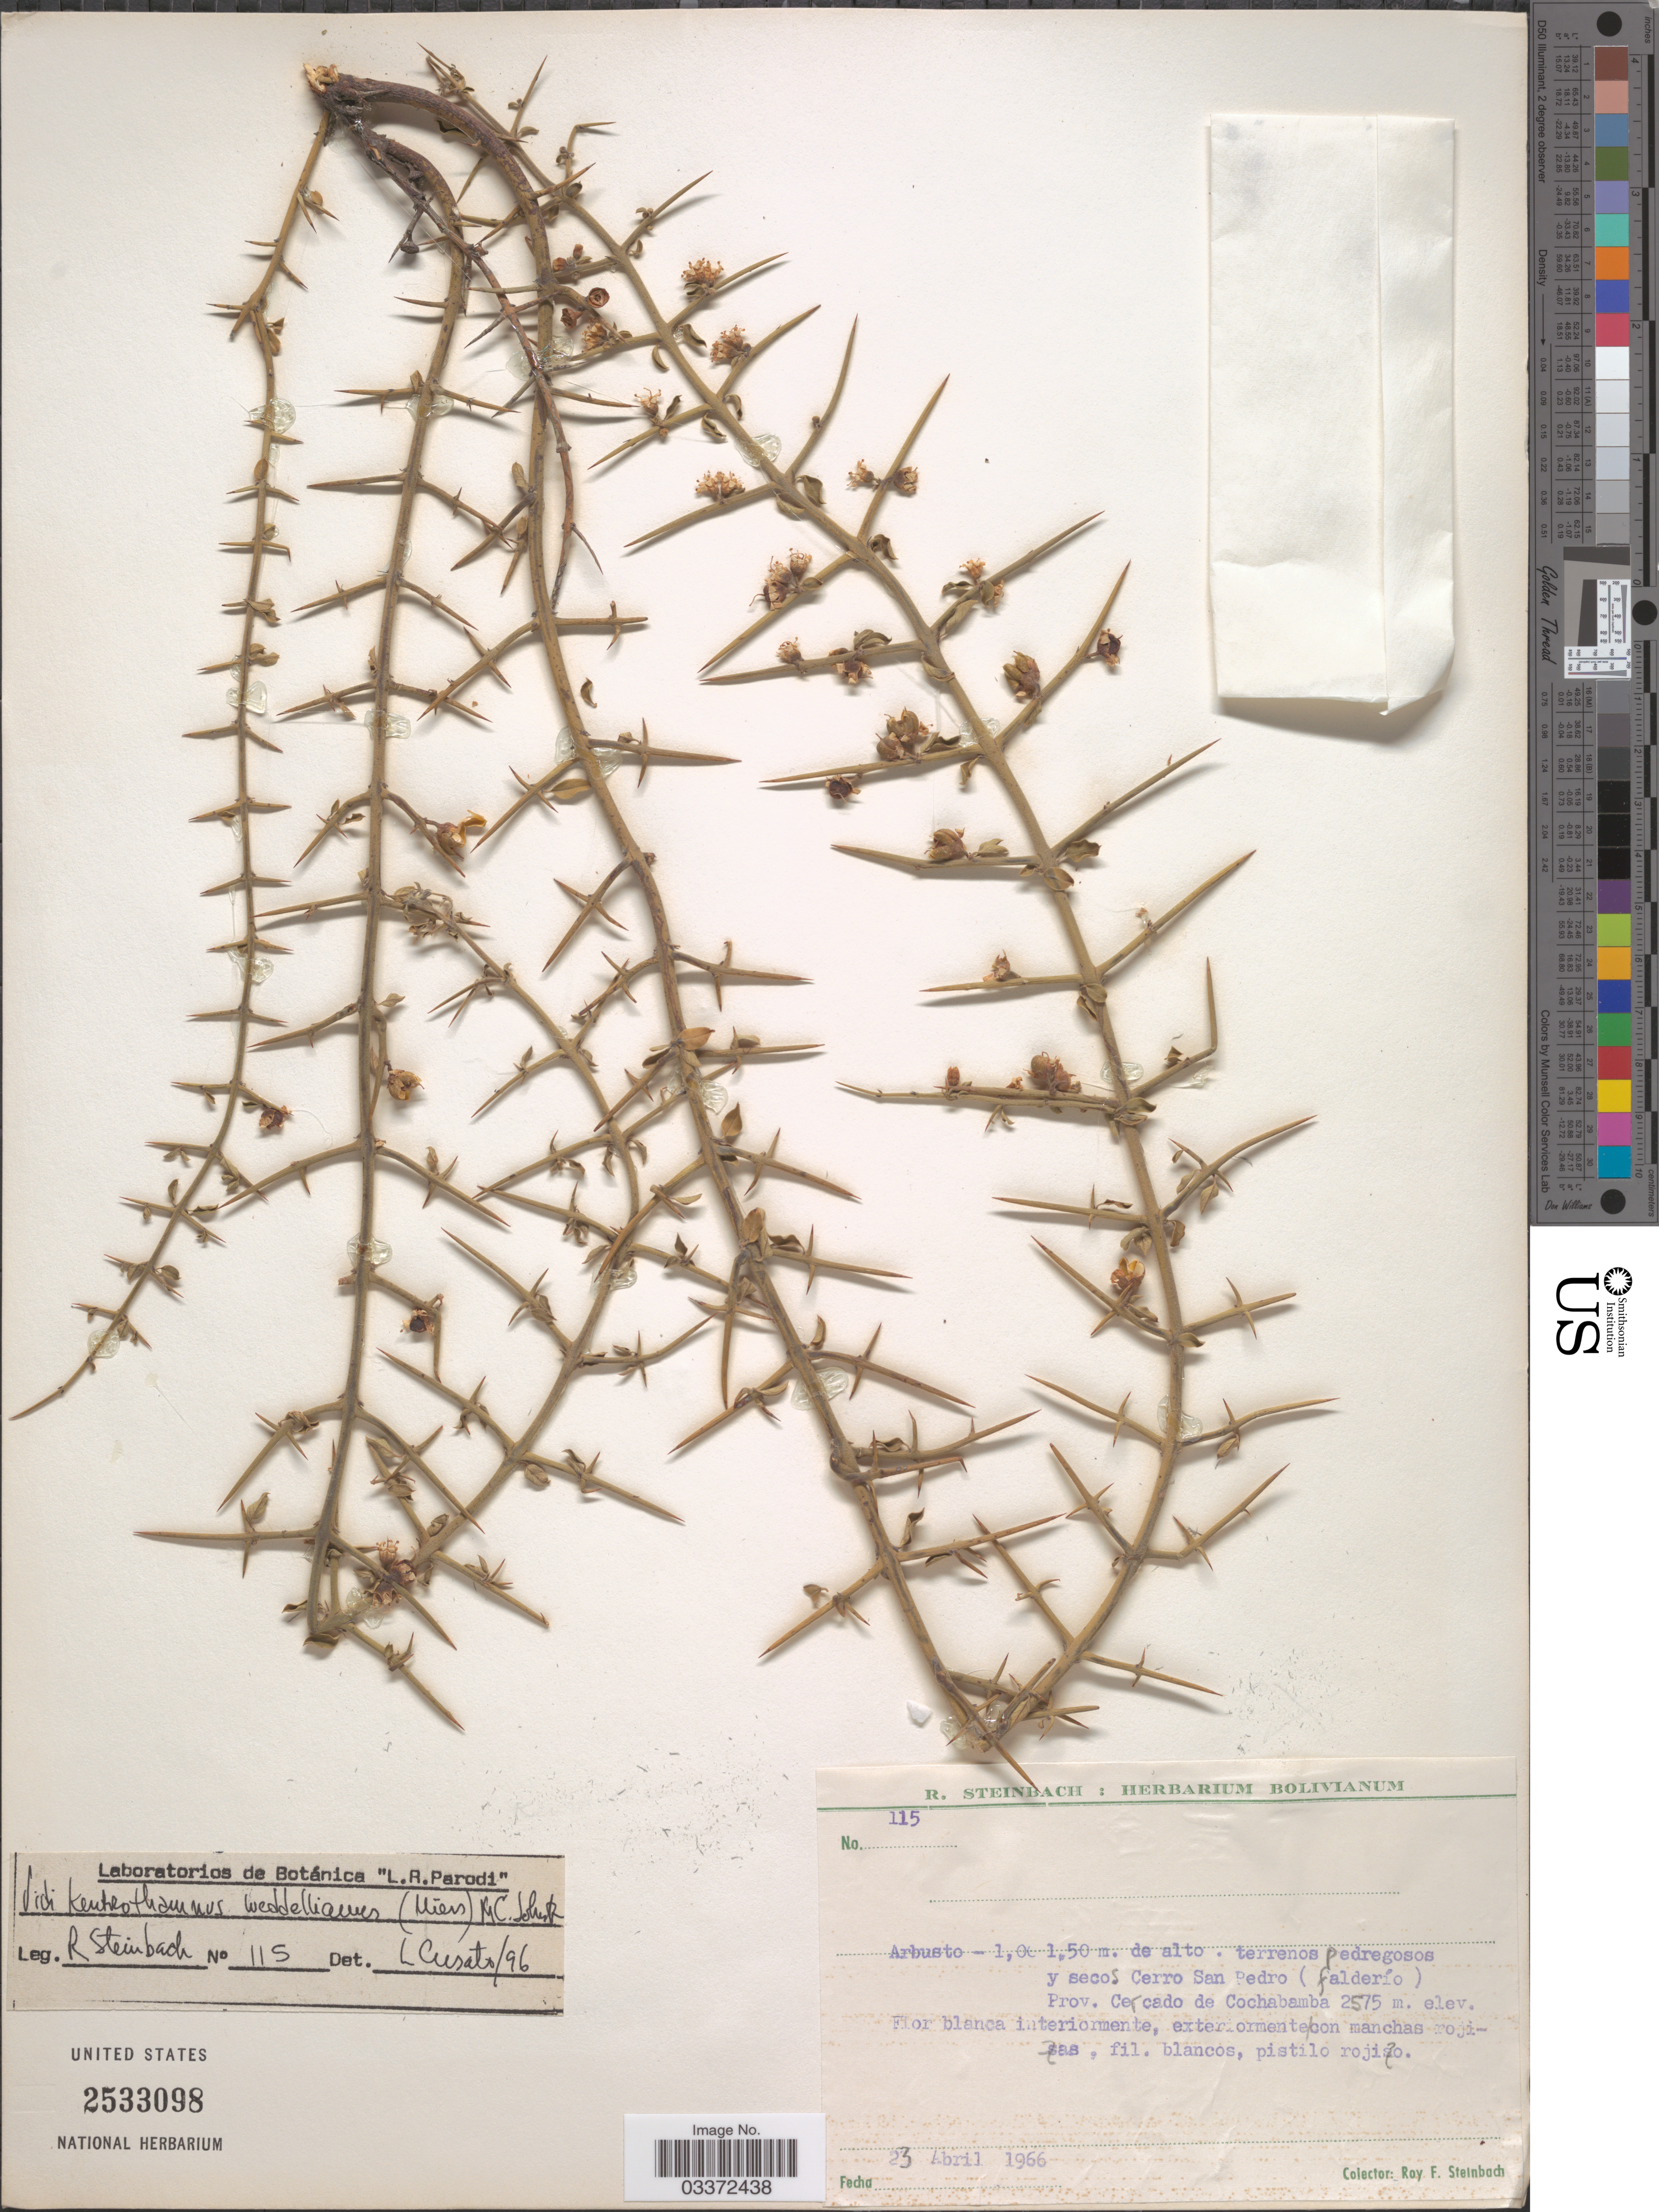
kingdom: Plantae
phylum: Tracheophyta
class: Magnoliopsida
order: Rosales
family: Rhamnaceae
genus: Kentrothamnus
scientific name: Kentrothamnus weddellianus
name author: (Miers) M.C. Johnst.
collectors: R. F. Steinbach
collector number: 115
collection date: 1966-04-23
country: Bolivia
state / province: Cochabamba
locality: Terrenos pedregosos y secos. Cerro San Pedro (falderío) Prov. Cercado de Cochabamba.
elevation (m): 2575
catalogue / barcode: US 2533098